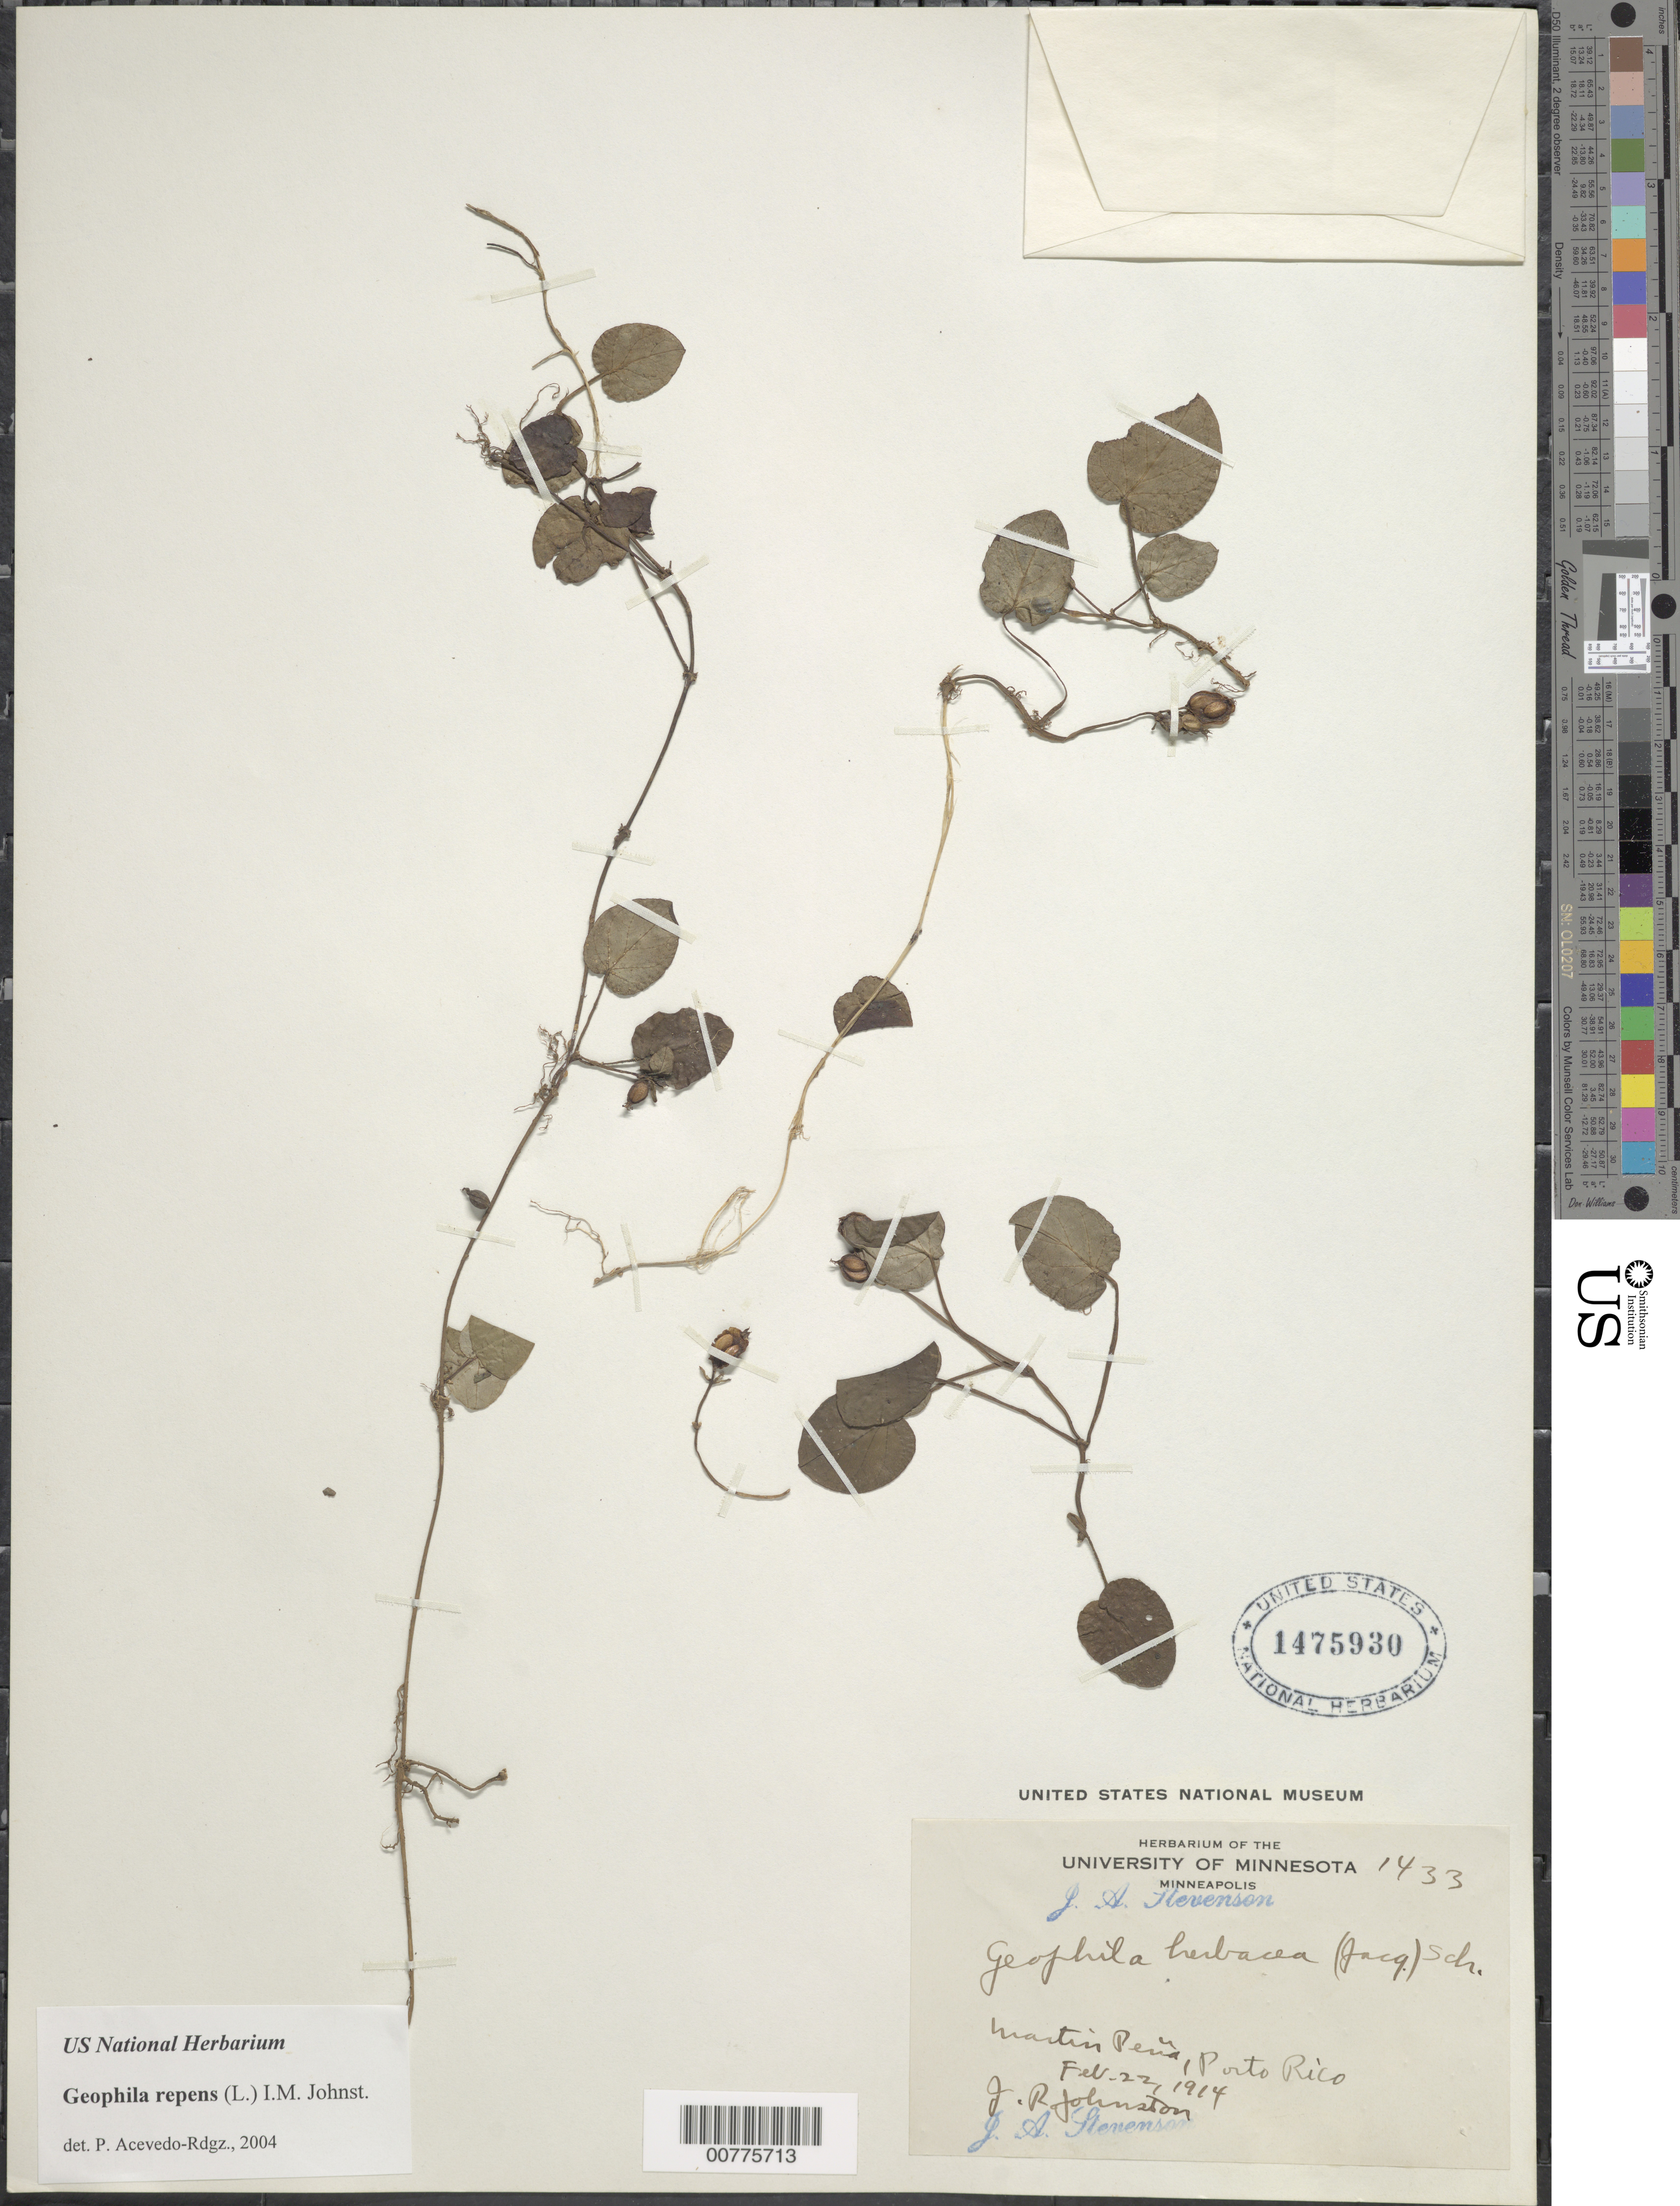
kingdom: Plantae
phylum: Tracheophyta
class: Magnoliopsida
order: Gentianales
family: Rubiaceae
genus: Geophila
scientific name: Geophila repens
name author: (L.) I.M. Johnst.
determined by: Acevedo-Rodríguez, P., (BOT), Smithsonian Institution - National Museum of Natural History (UNITED STATES)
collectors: J. Stevenson & J. Johnston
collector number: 1433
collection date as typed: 22 Feb 1914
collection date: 1914-02-22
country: Puerto Rico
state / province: San Juan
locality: Martín Peña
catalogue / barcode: US 1475930